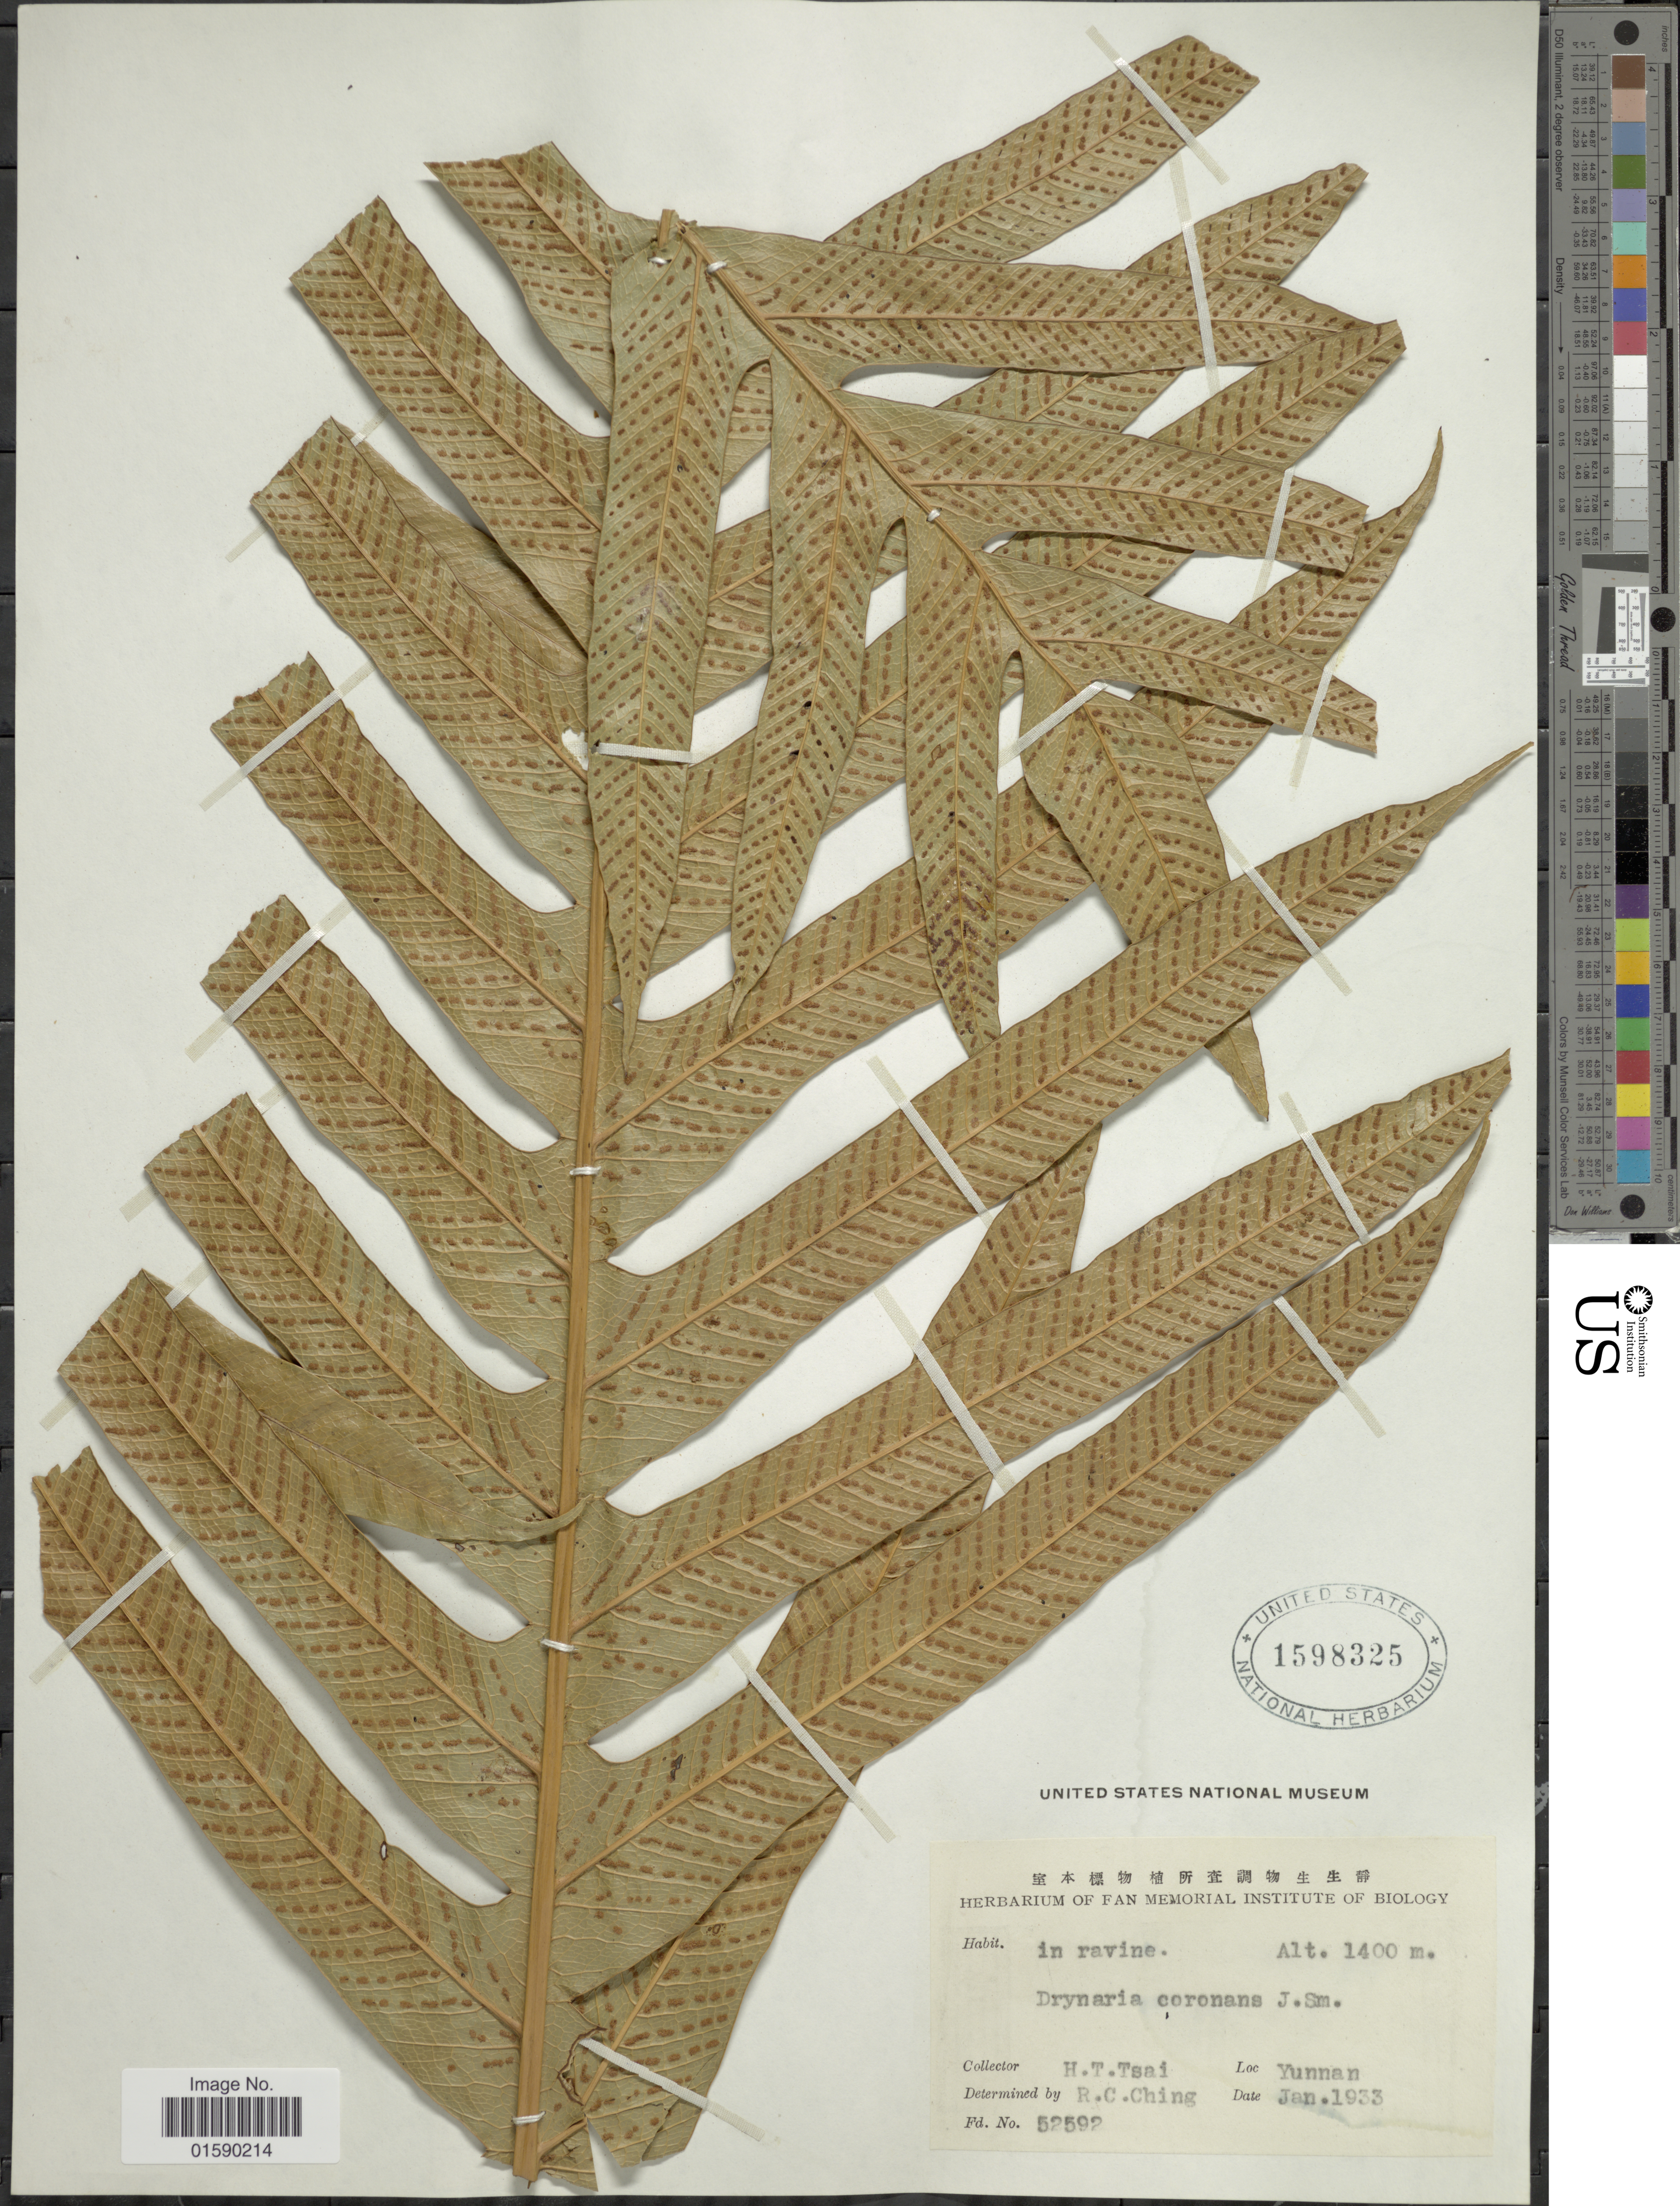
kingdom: Plantae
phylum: Tracheophyta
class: Polypodiopsida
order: Polypodiales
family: Polypodiaceae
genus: Aglaomorpha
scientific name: Aglaomorpha coronans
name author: (Wall. ex Mett.) Copel.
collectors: H. Tsai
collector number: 52592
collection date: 1933-01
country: China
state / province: Yunnan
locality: Yunnan.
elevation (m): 1400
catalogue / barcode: US 1598325